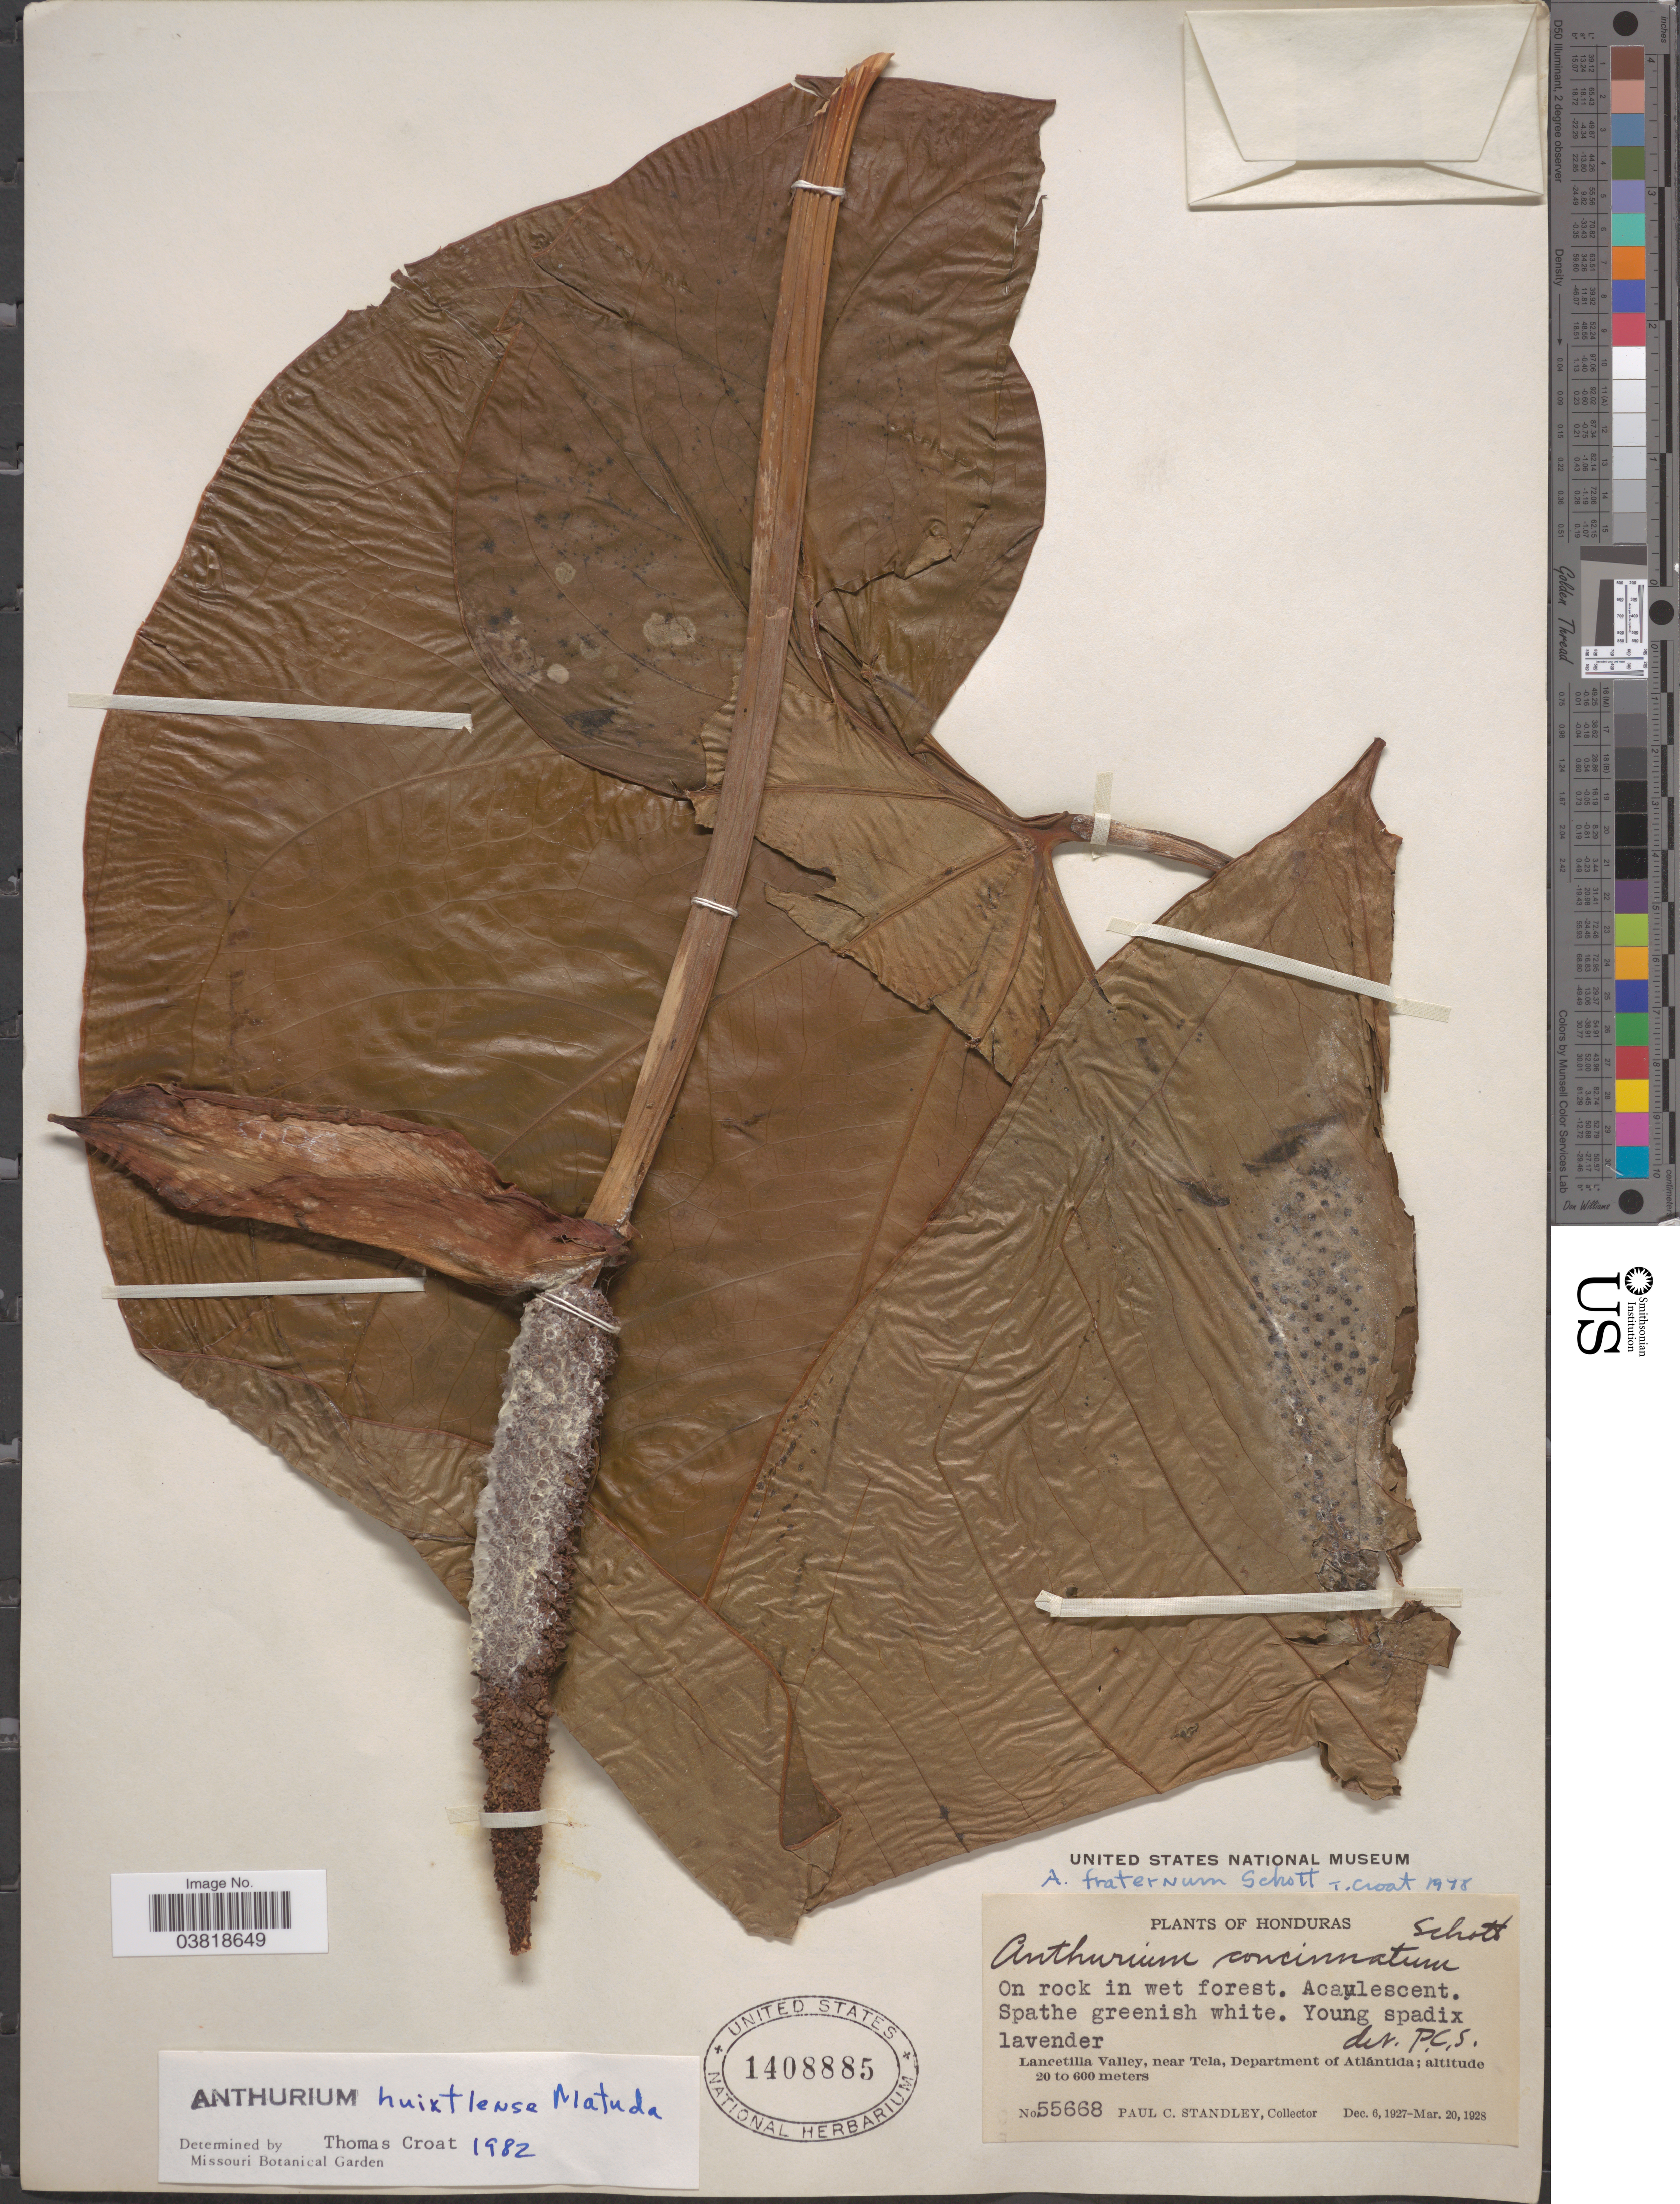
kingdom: Plantae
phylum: Tracheophyta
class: Liliopsida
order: Alismatales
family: Araceae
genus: Anthurium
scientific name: Anthurium huixtlense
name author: Matuda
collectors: P. C. Standley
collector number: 55668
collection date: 1927-12-06/1928-03-20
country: Honduras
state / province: Atlantida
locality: On rock in wet forest. Lancetilla Valley, near Tela, Department of Atlántida.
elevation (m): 20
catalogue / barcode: US 1408885